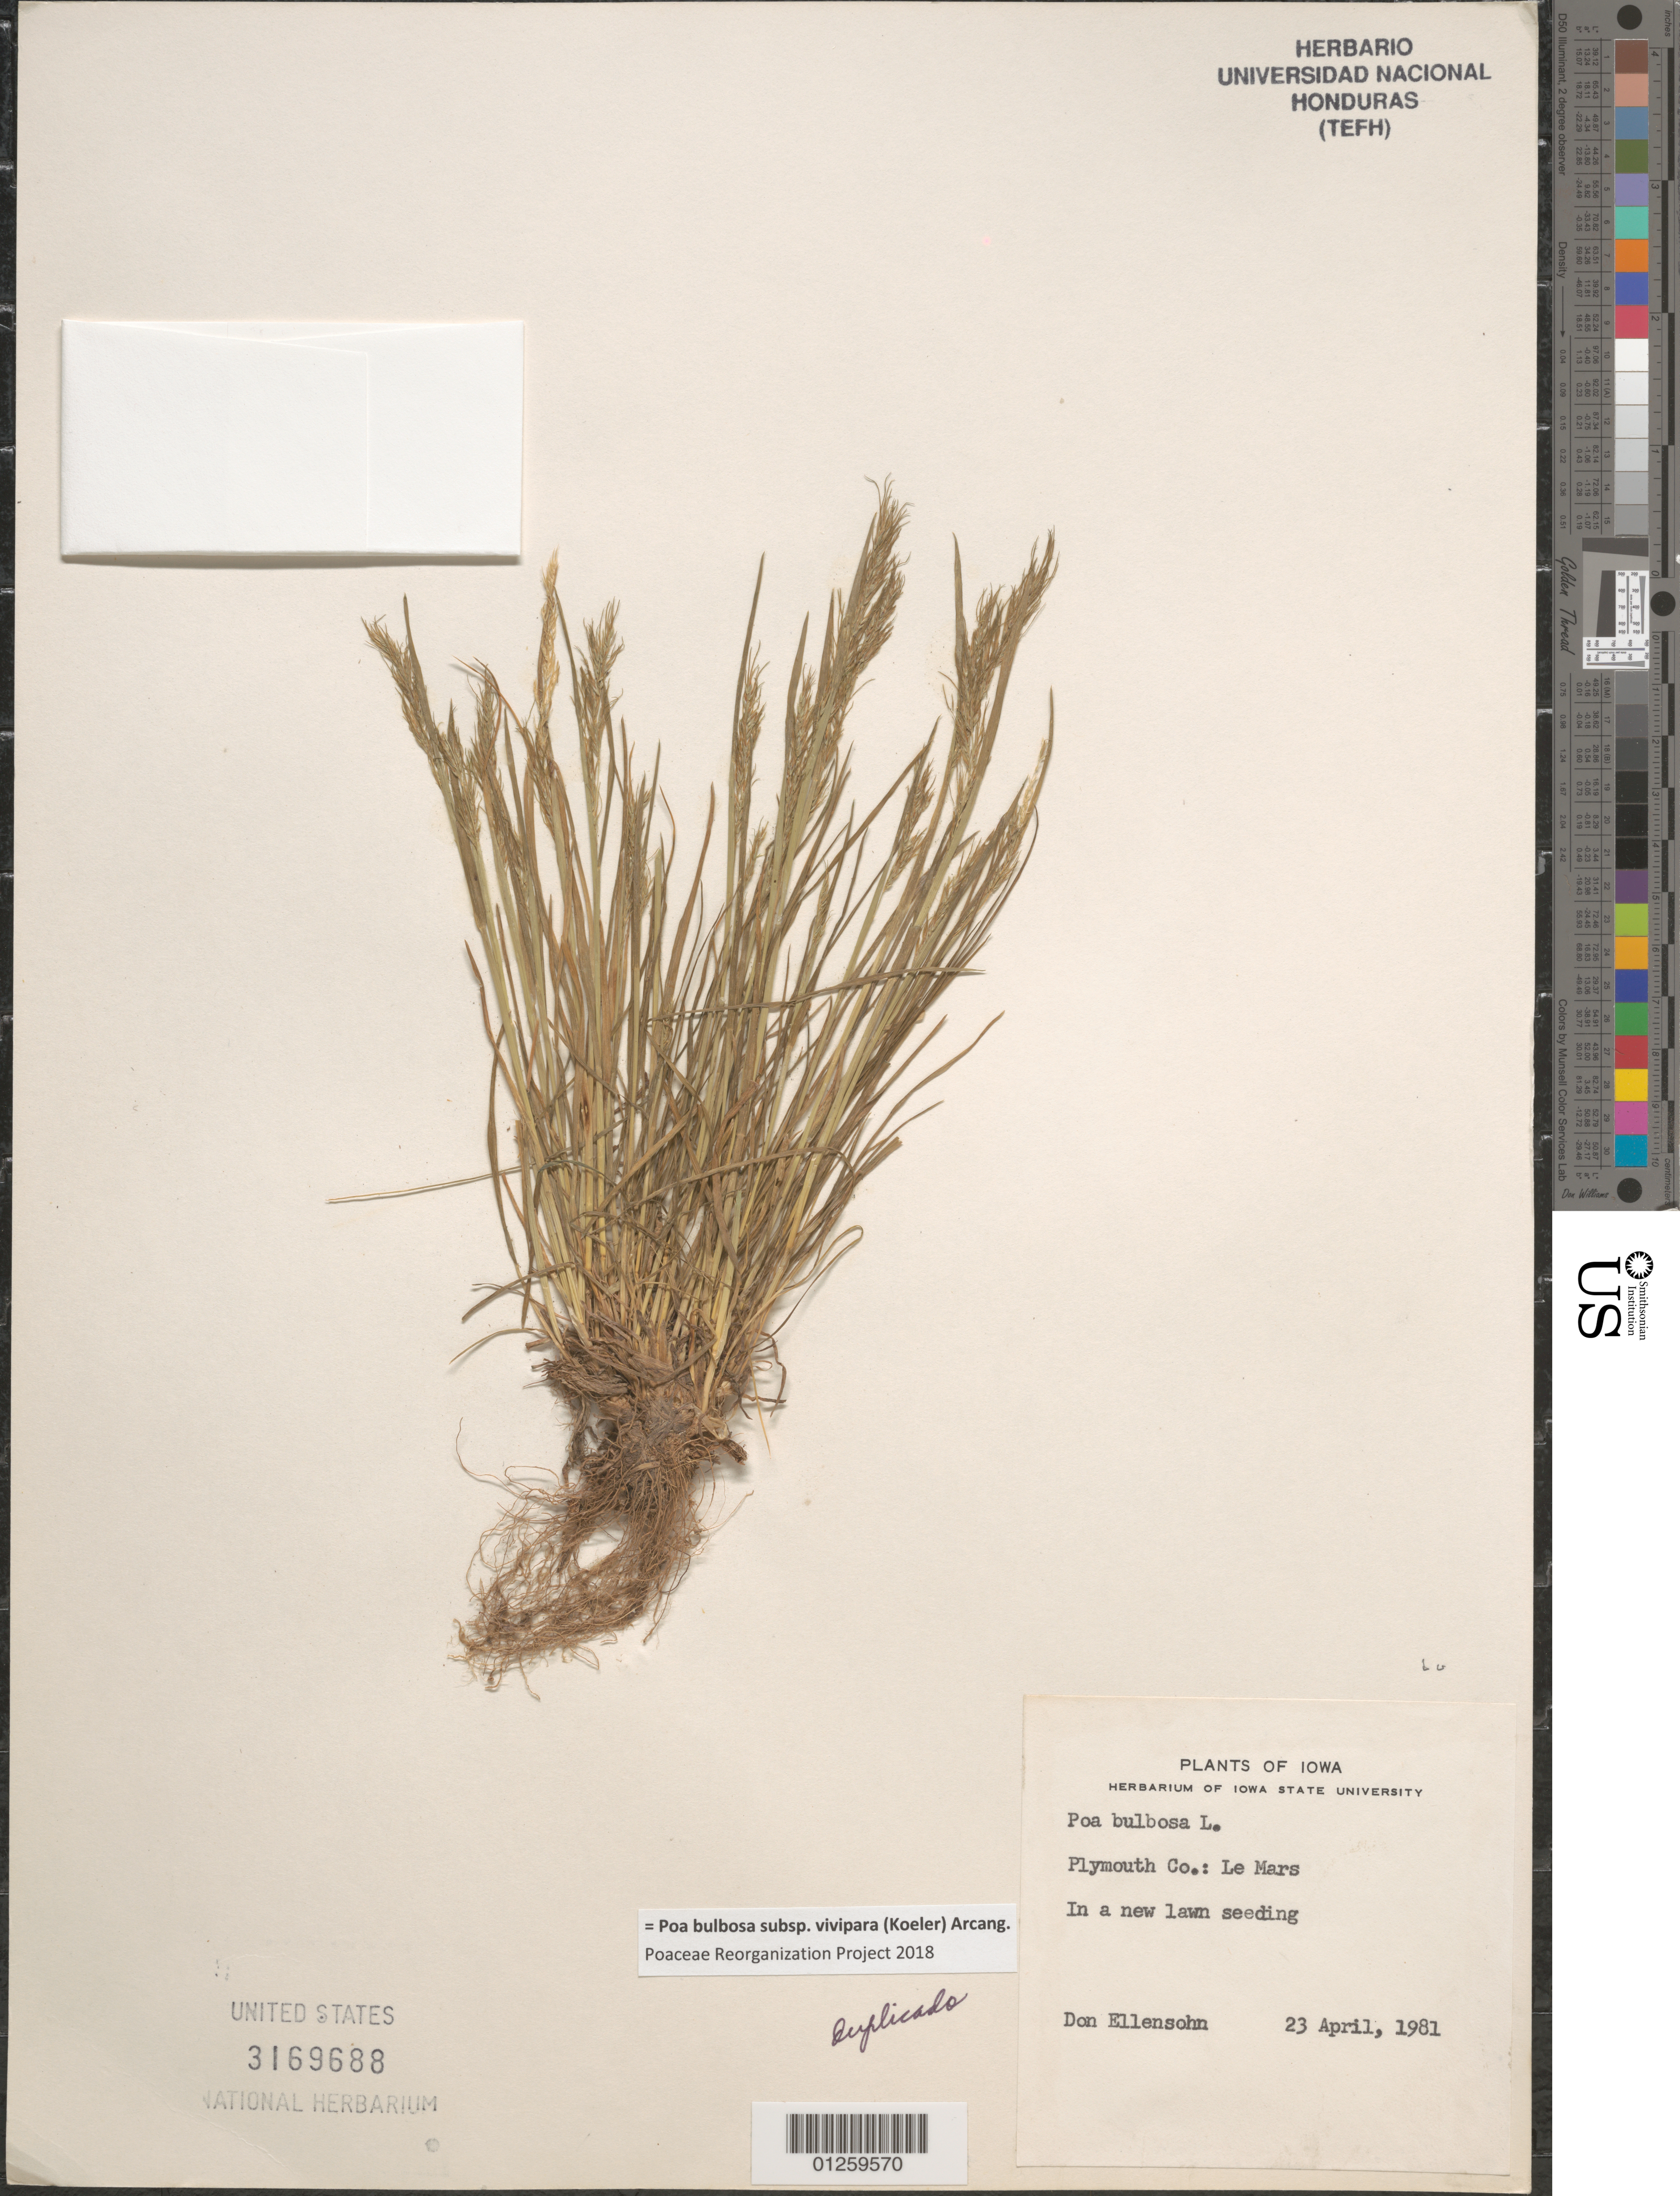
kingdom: Plantae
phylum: Tracheophyta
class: Liliopsida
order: Poales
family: Poaceae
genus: Poa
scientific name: Poa bulbosa subsp. vivipara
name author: (Koeler) Arcang.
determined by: Poaceae Reorganization Project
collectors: D. Ellensohn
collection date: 1981-04-23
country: United States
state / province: Iowa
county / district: Plymouth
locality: In a new lawn seeding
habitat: In a new lawn seeding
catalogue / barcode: US 3169688